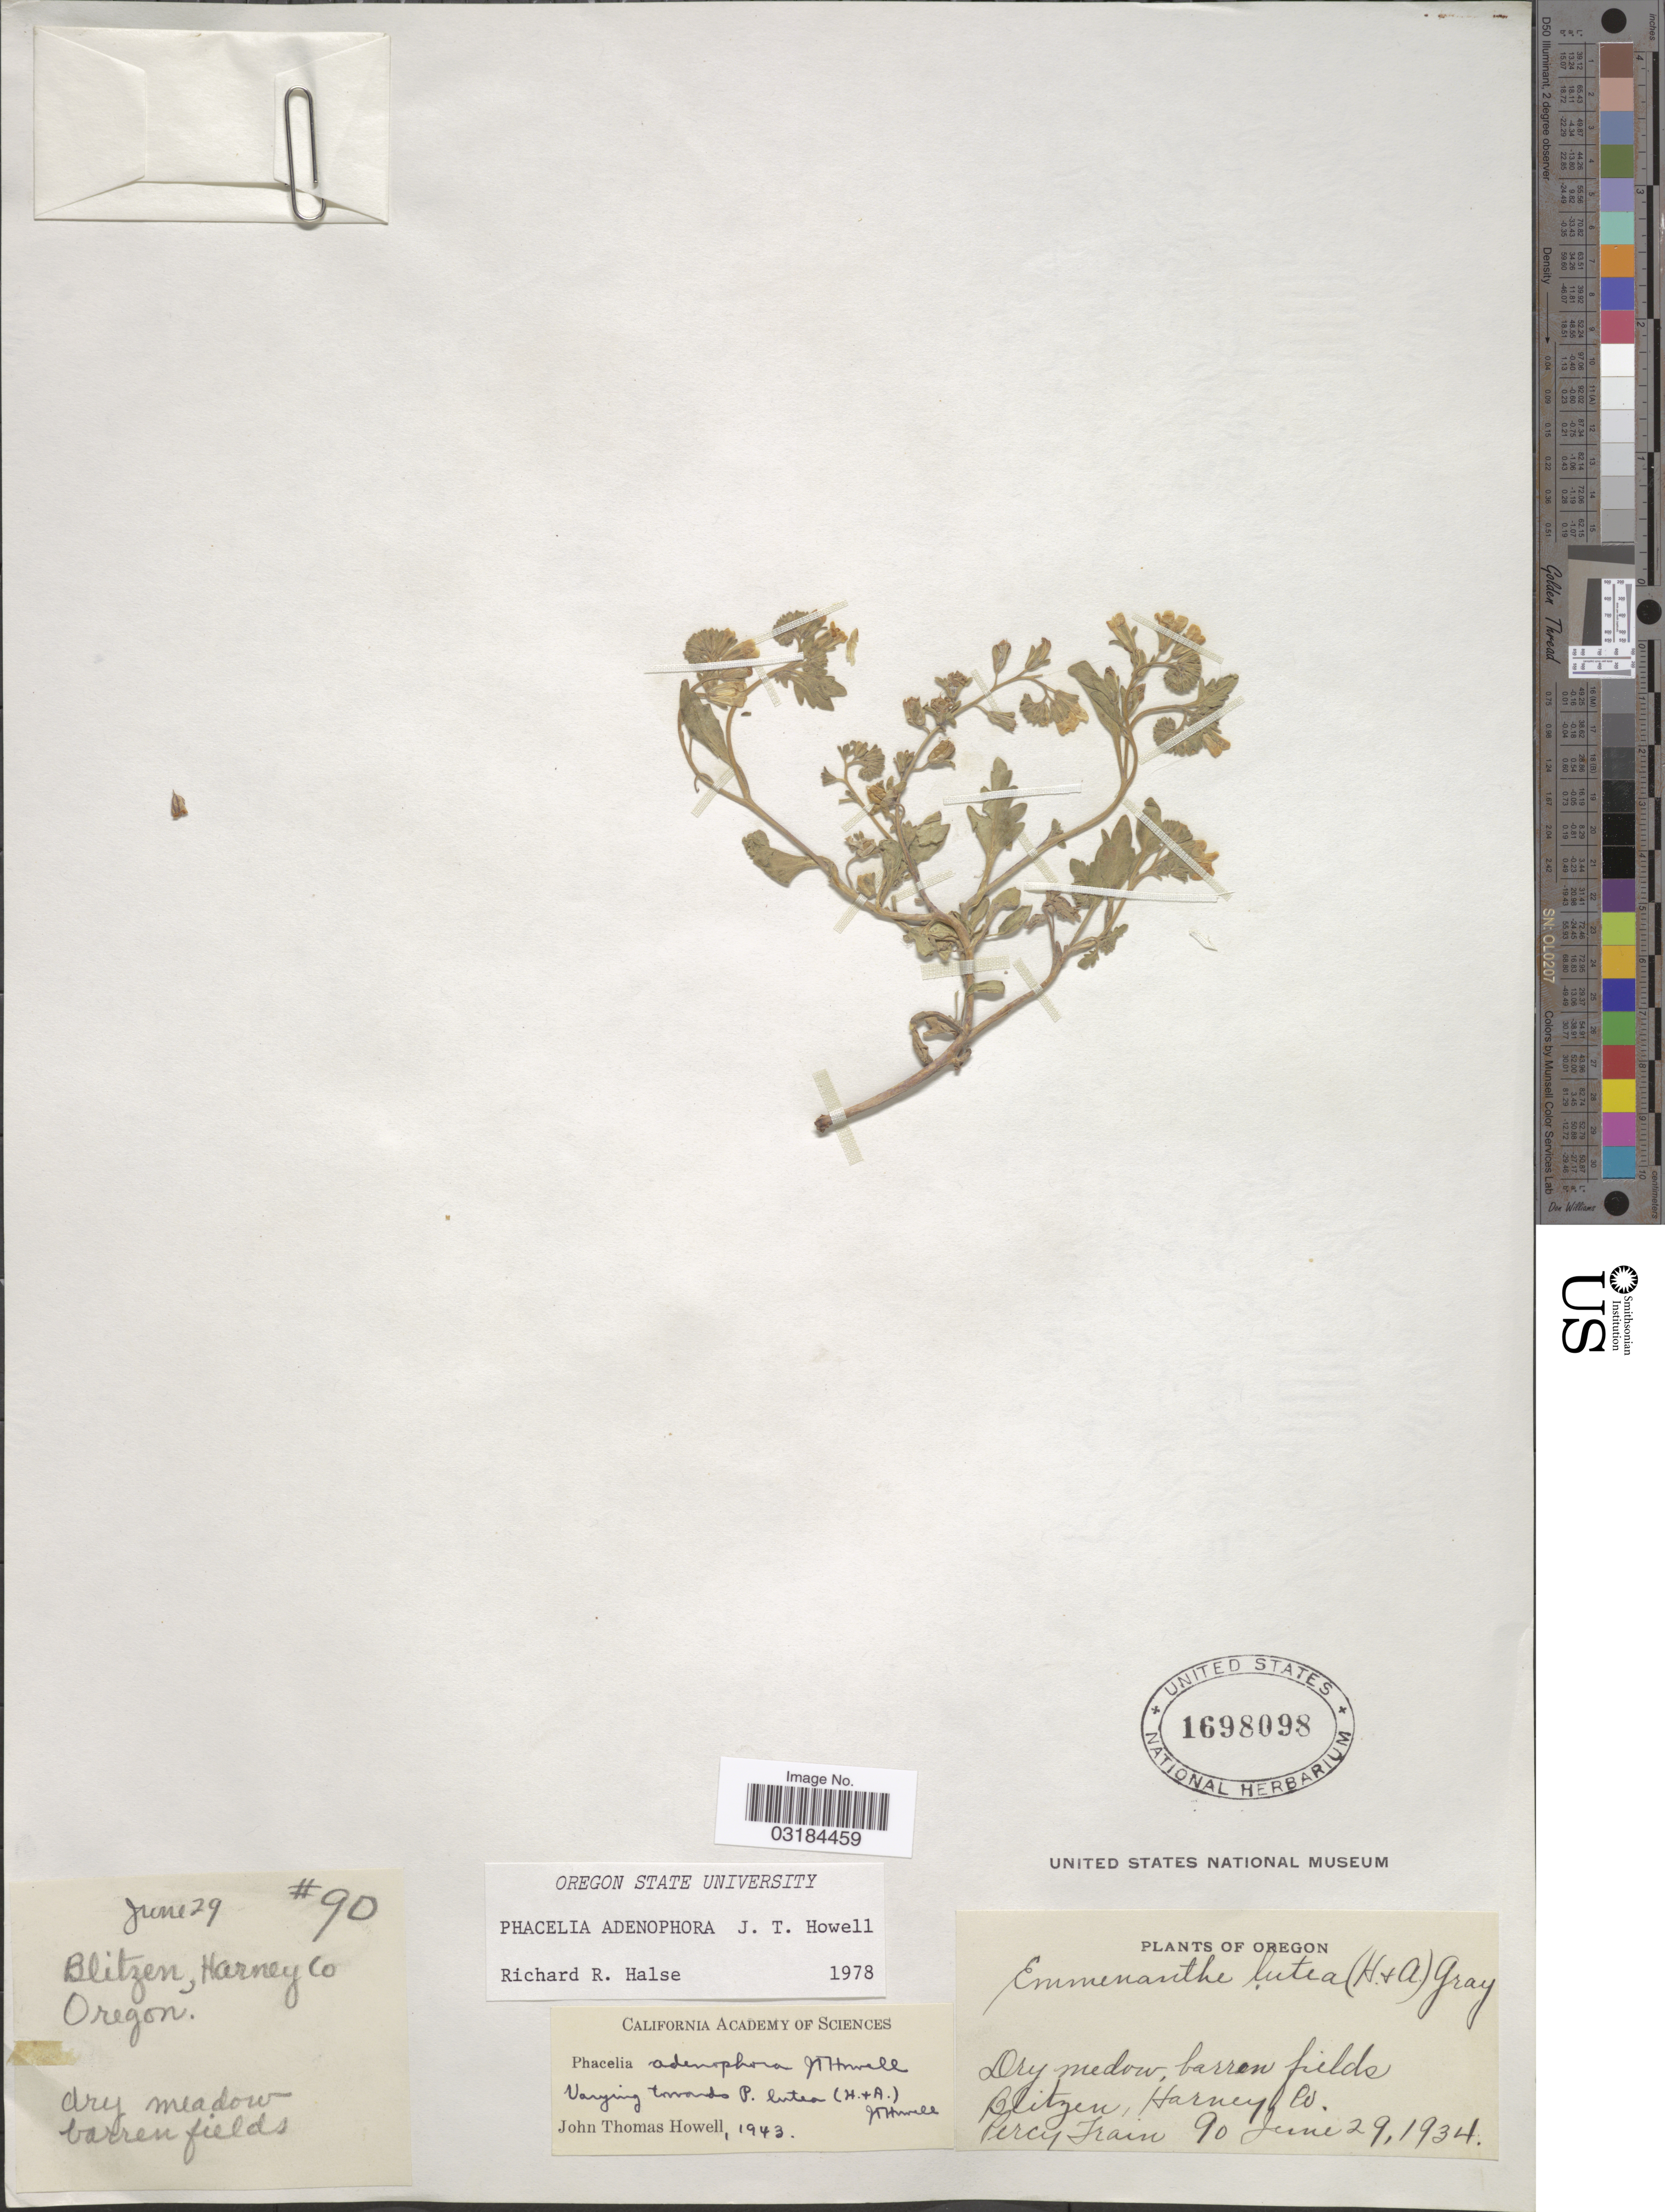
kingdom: Plantae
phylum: Tracheophyta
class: Magnoliopsida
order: Boraginales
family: Hydrophyllaceae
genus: Phacelia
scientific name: Phacelia adenophora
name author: J.T. Howell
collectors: P. Train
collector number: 90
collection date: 1934-06-29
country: United States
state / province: Oregon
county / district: Harney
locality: Dry meadow, barren fields. Blitzem, Harney Co.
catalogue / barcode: US 1698098